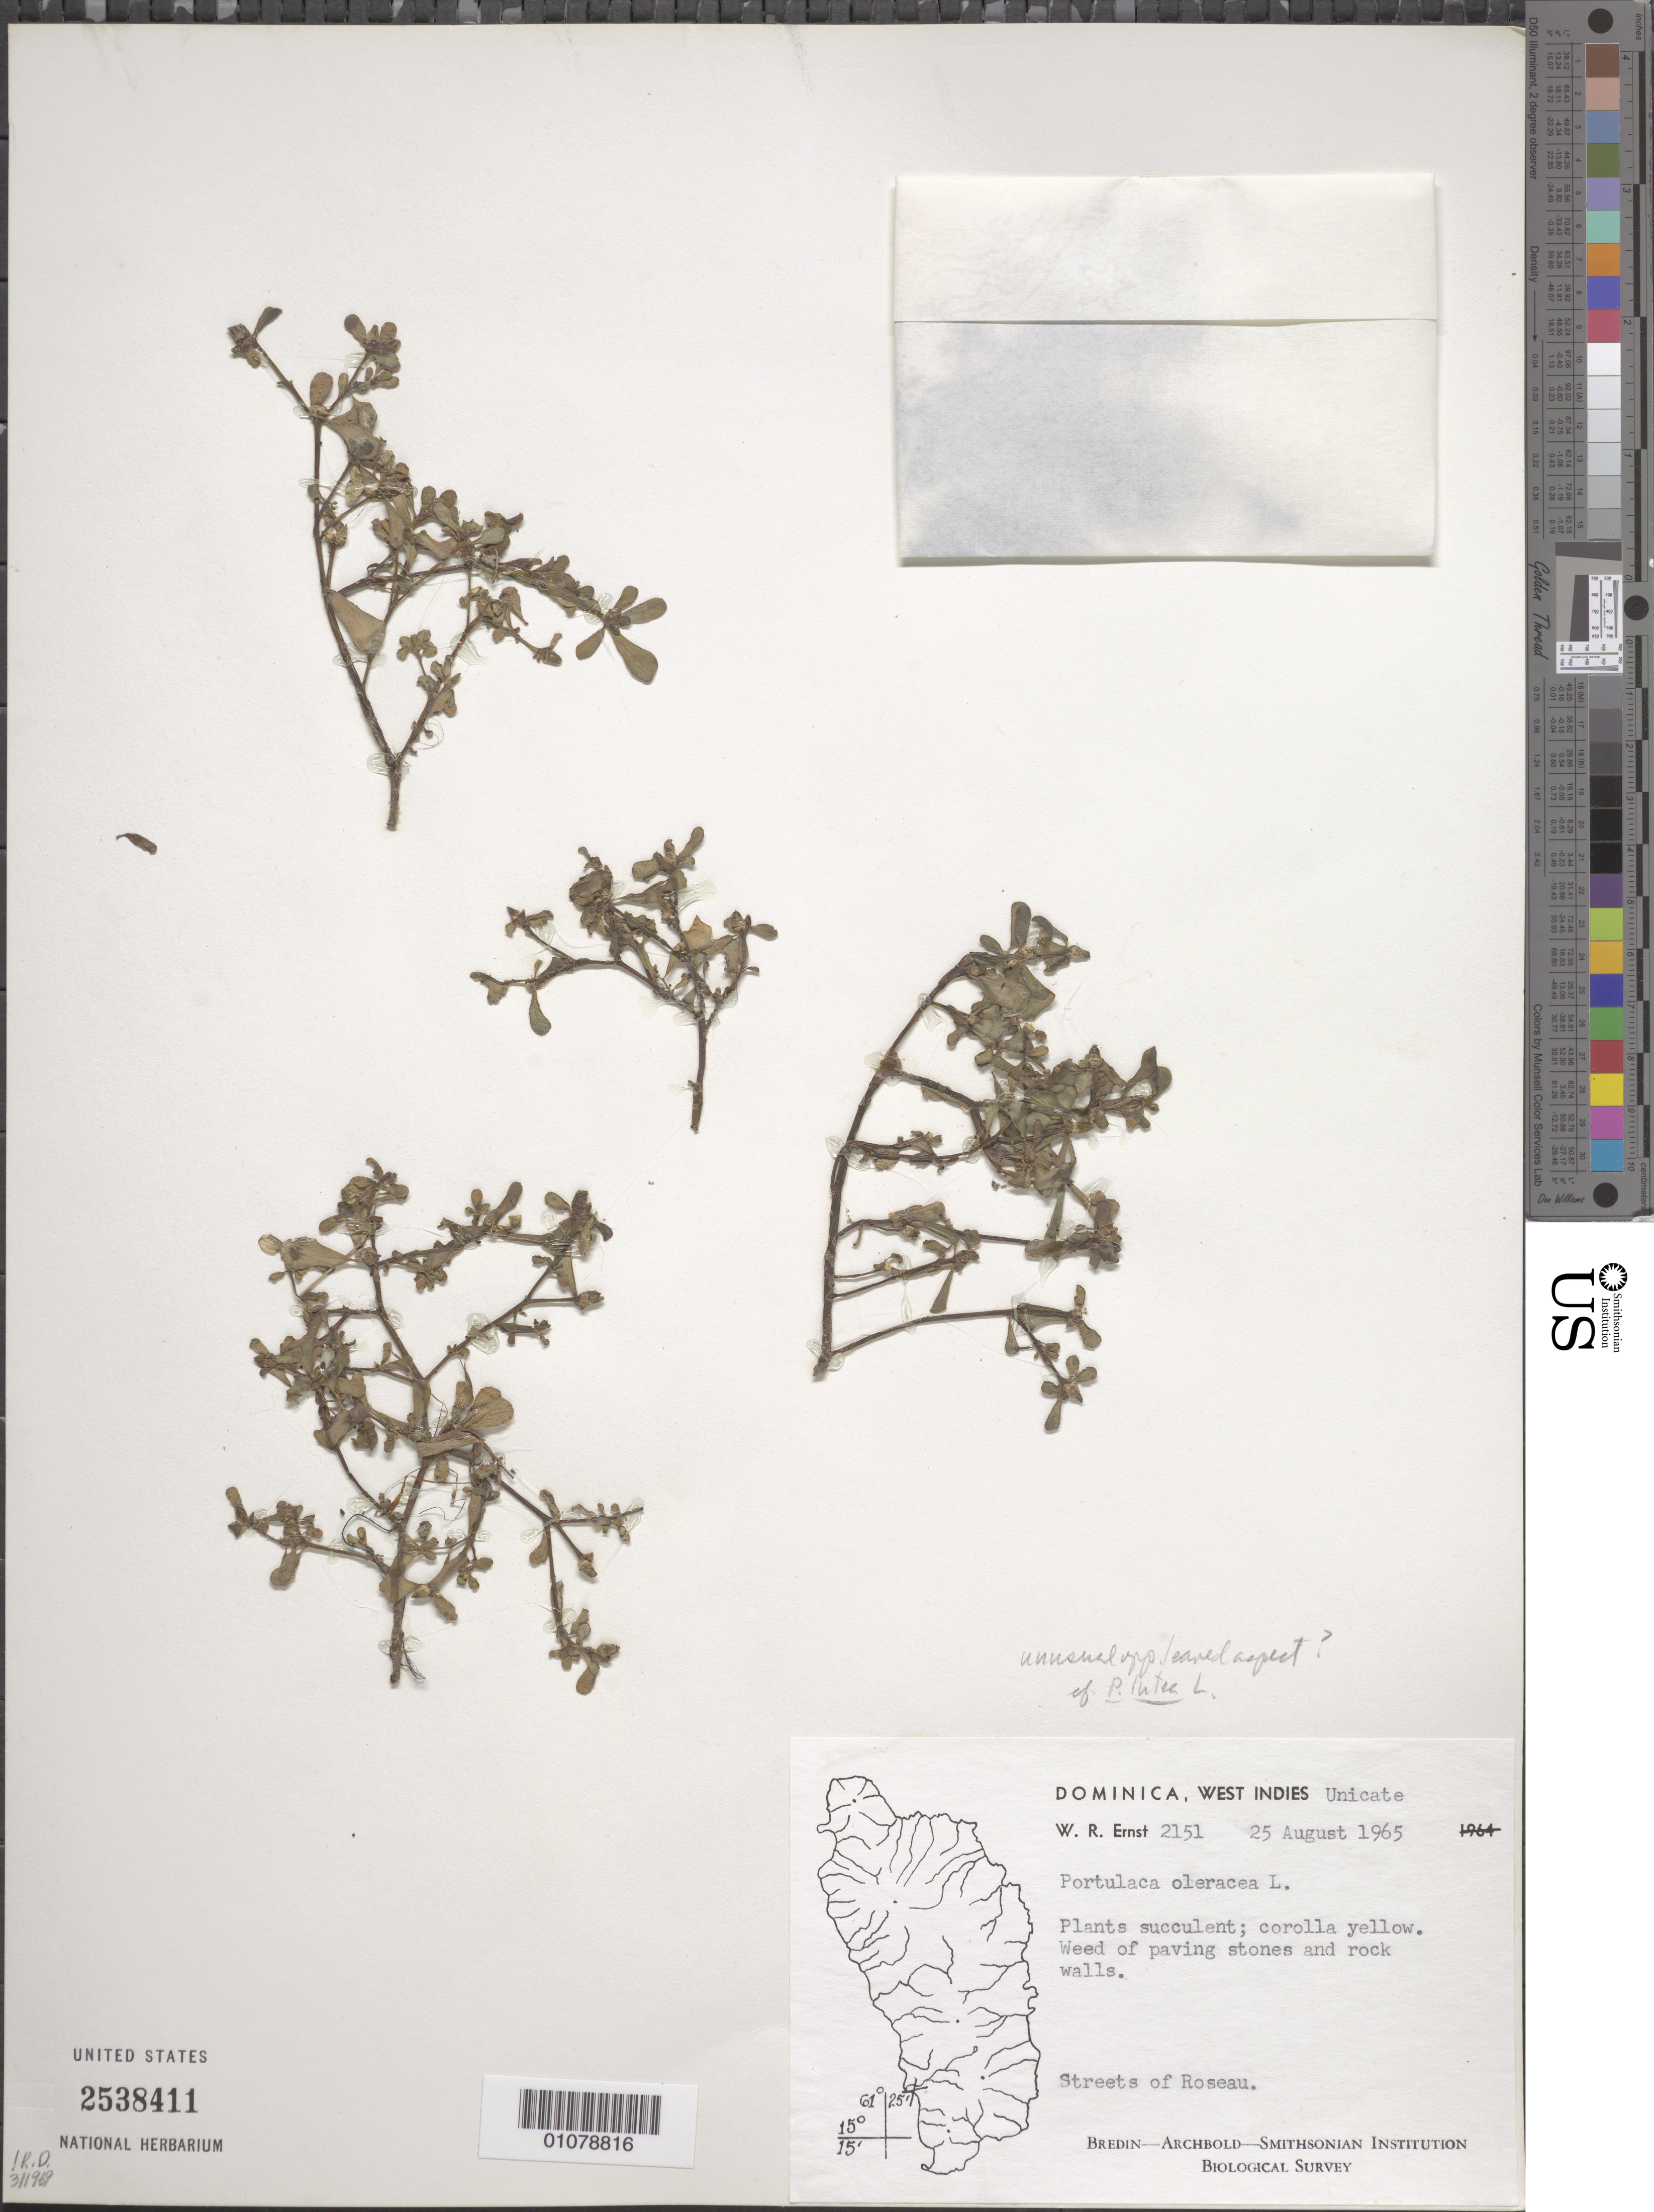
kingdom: Plantae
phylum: Tracheophyta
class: Magnoliopsida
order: Caryophyllales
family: Portulacaceae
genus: Portulaca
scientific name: Portulaca oleracea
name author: L.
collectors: W. R. Ernst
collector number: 2151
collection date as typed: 25 Aug 1965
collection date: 1965-08-25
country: Dominica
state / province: St. George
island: Dominica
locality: Streets of Roseau.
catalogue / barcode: US 2538411